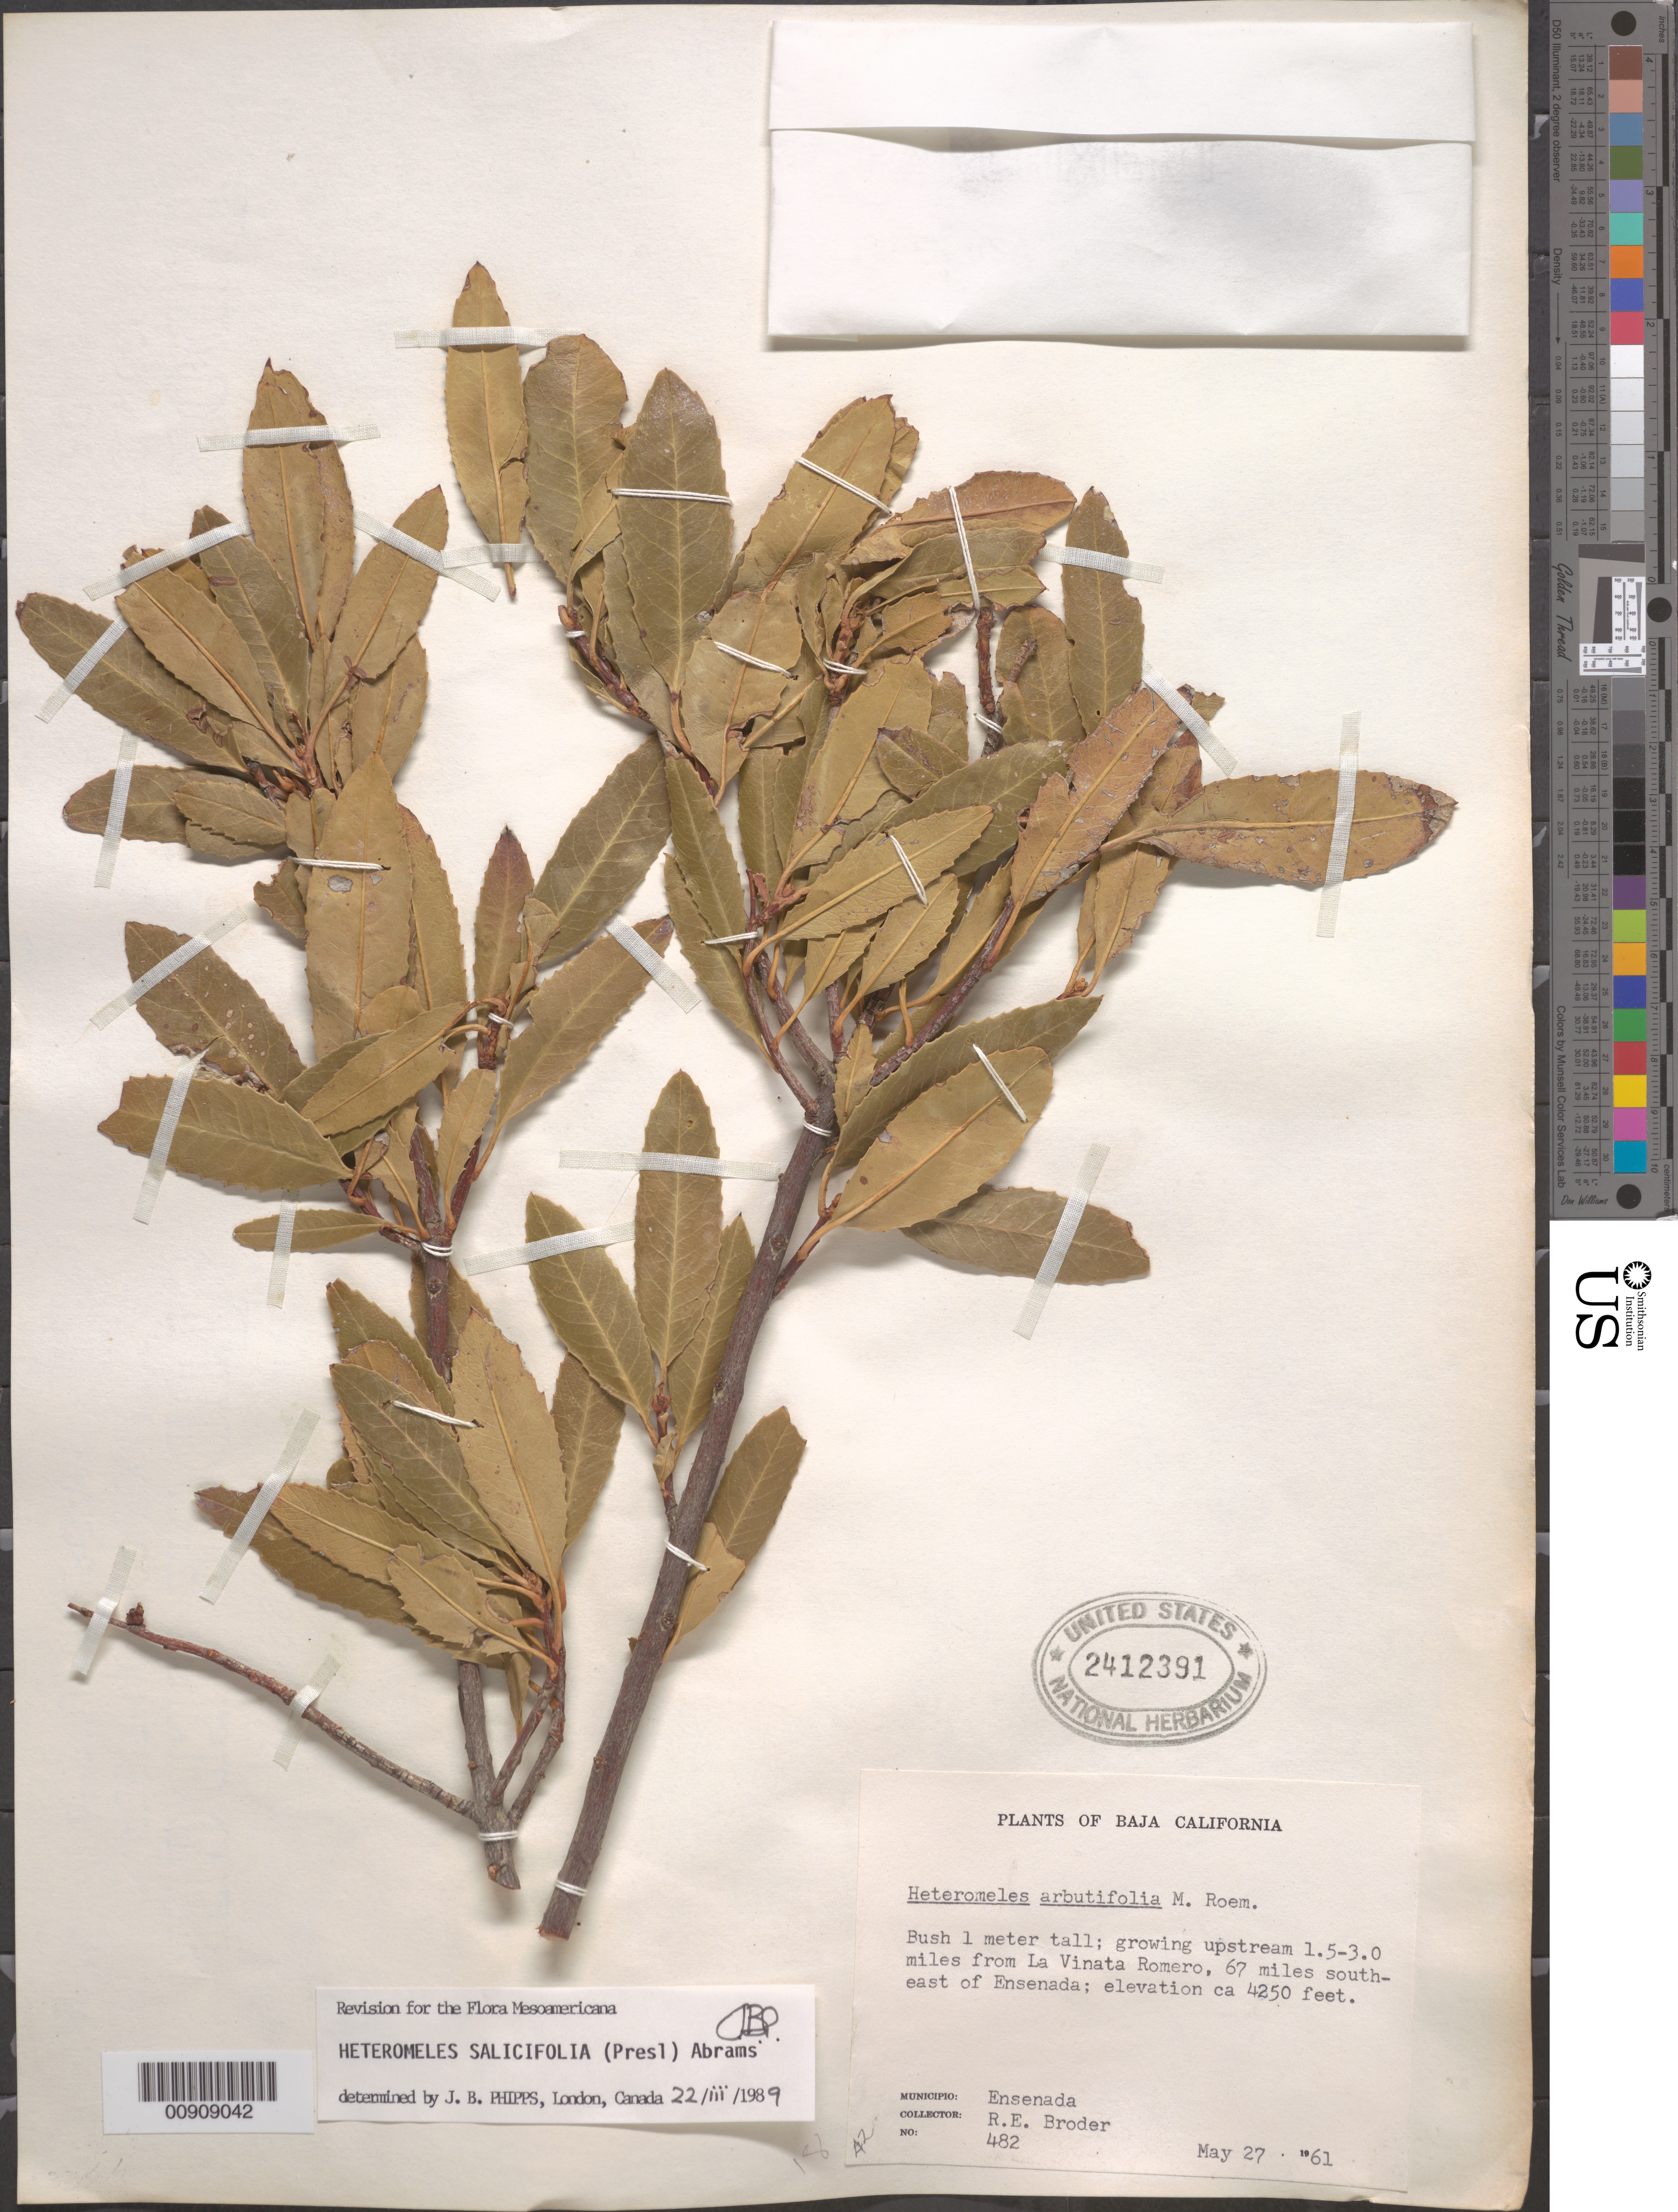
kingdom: Plantae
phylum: Tracheophyta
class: Magnoliopsida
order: Rosales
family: Rosaceae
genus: Heteromeles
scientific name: Heteromeles salicifolia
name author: (C. Presl) Abrams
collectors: R. Broder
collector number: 482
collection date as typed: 27 May 1961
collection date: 1961-05-27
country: Mexico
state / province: Baja California Norte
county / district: Ensenada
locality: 1.5 - 3.0 miles from La Vinata Romero, 67 miles south-east of Ensenada.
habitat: Growing upstream.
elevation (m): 1295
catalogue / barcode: US 2412391